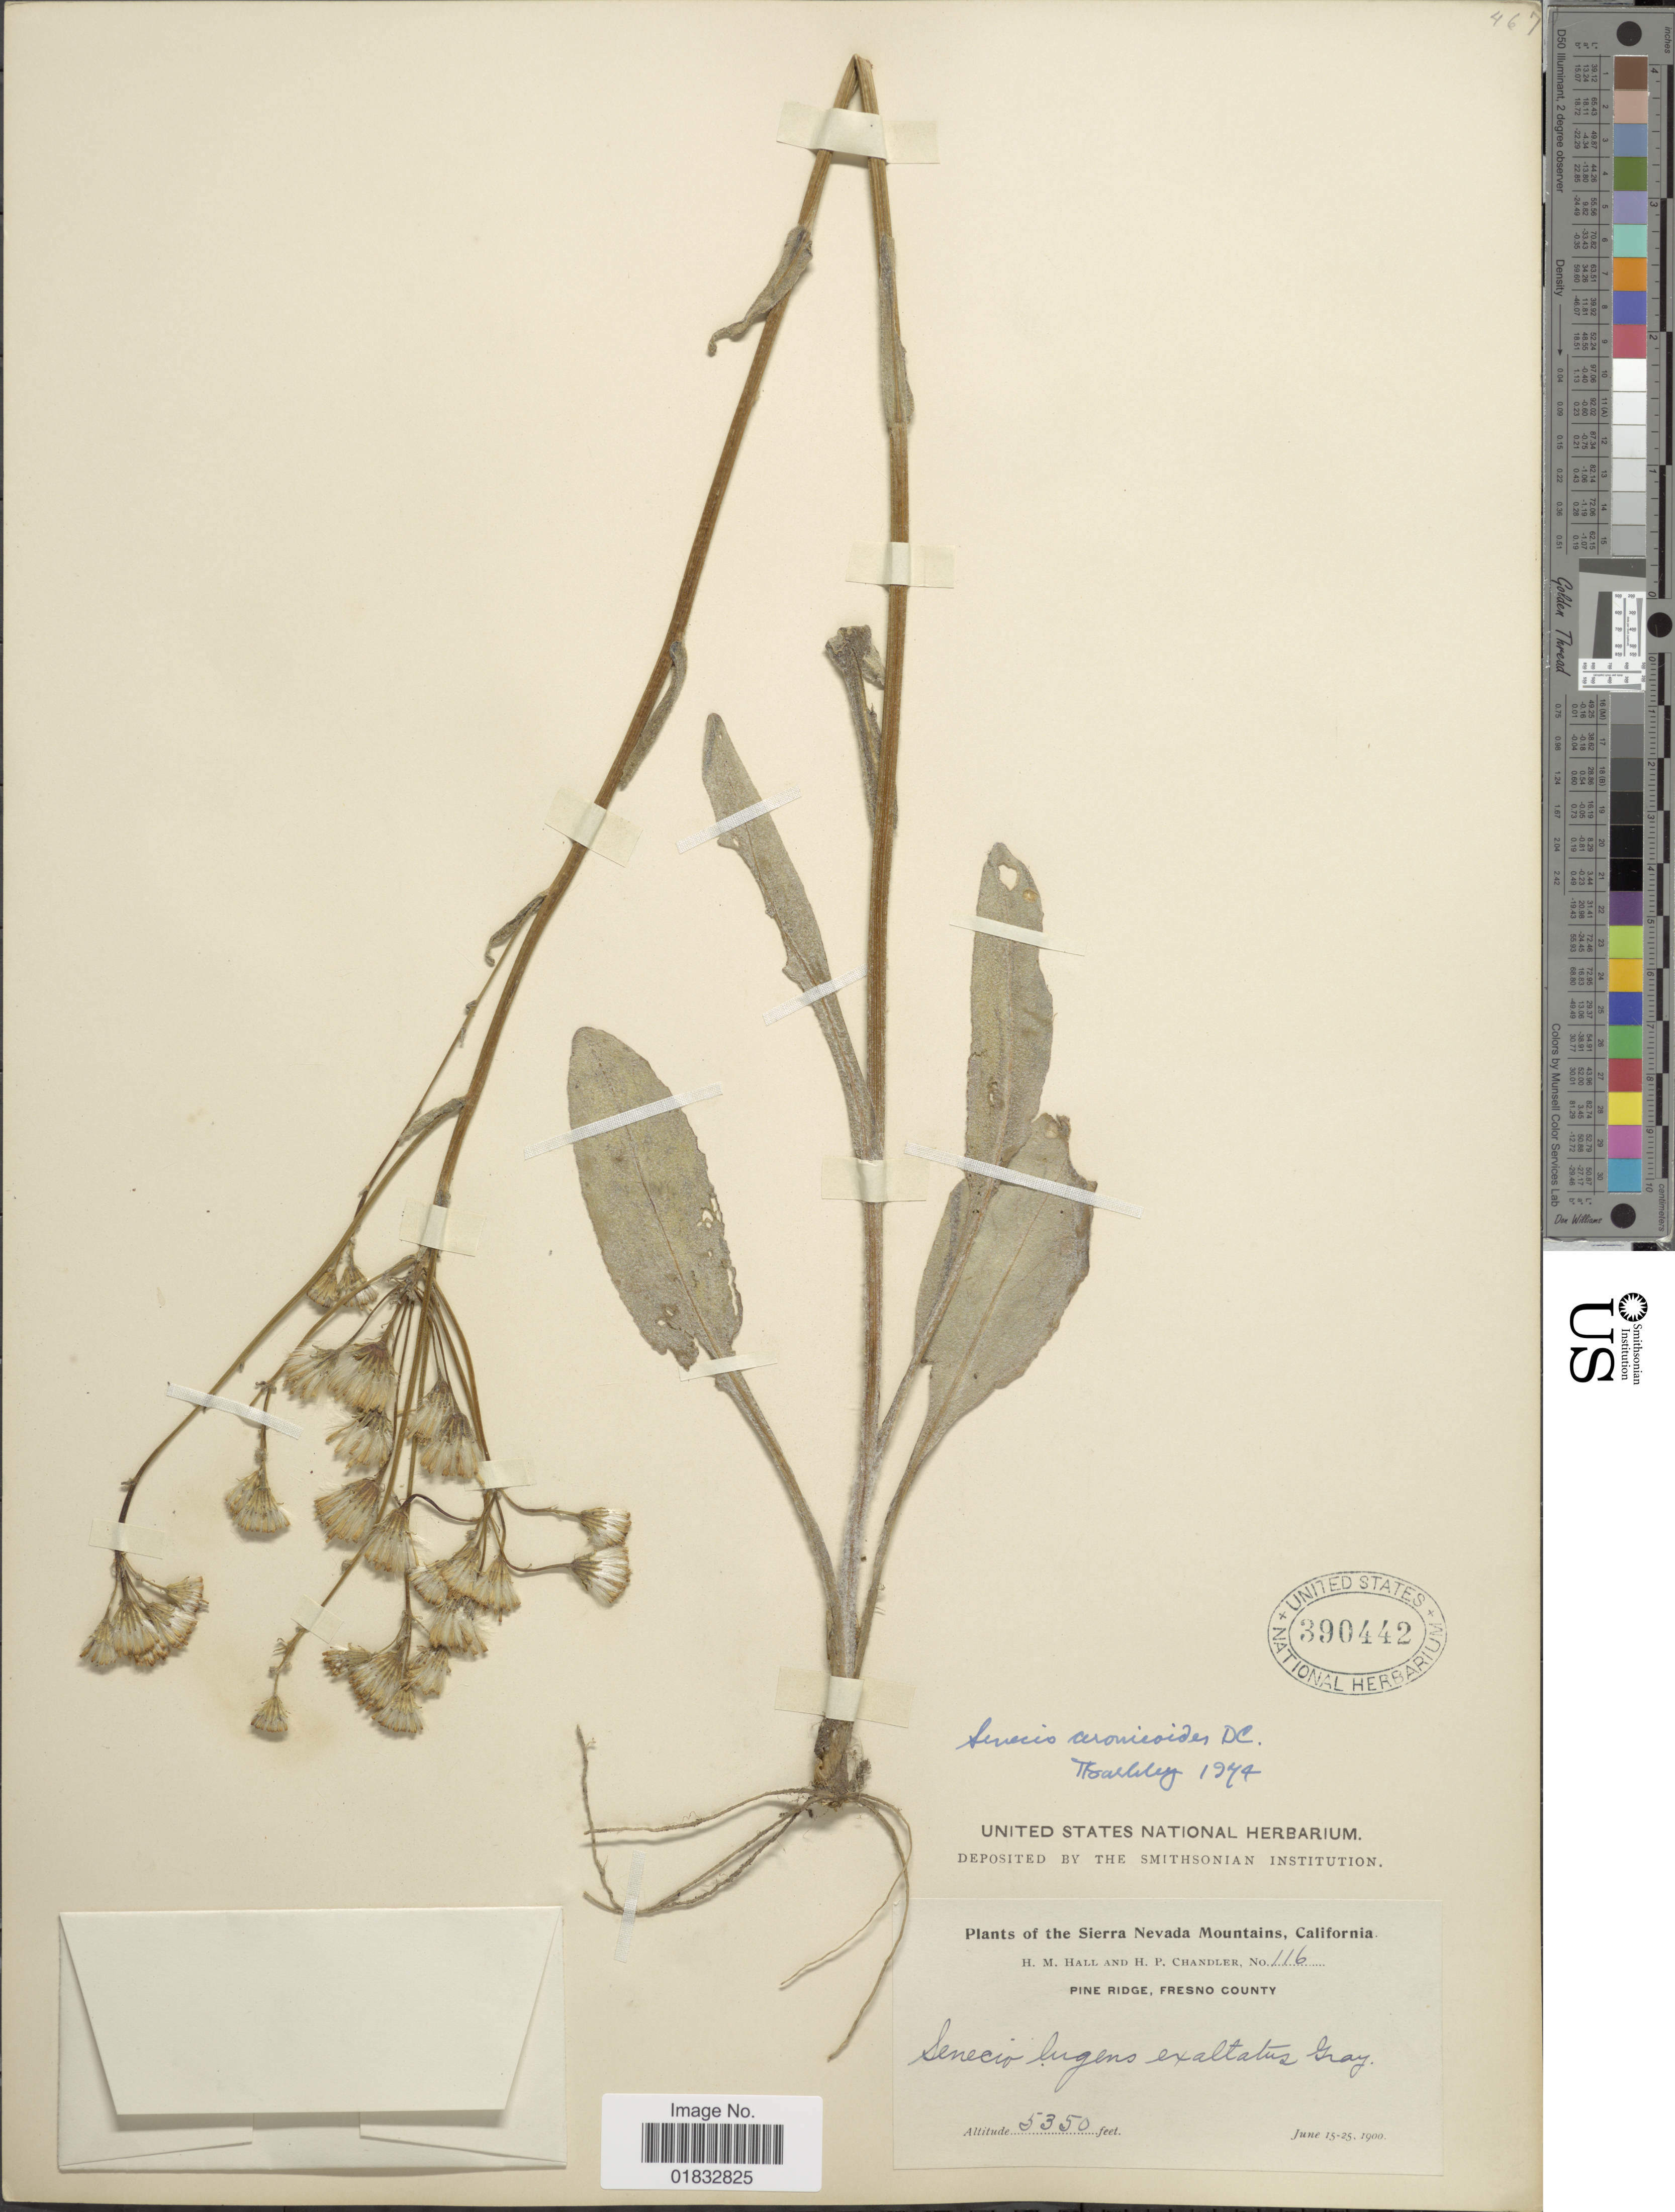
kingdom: Plantae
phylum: Tracheophyta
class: Magnoliopsida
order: Asterales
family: Asteraceae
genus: Senecio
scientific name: Senecio aronicoides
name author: DC.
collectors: H. M. Hall & H. Chandler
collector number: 116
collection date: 1900-06-15/1900-06-25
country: United States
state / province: California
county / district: Fresno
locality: The Sierra Nevada Mountains, Pine Ridge, Fresno County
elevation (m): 1631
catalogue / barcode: US 390442